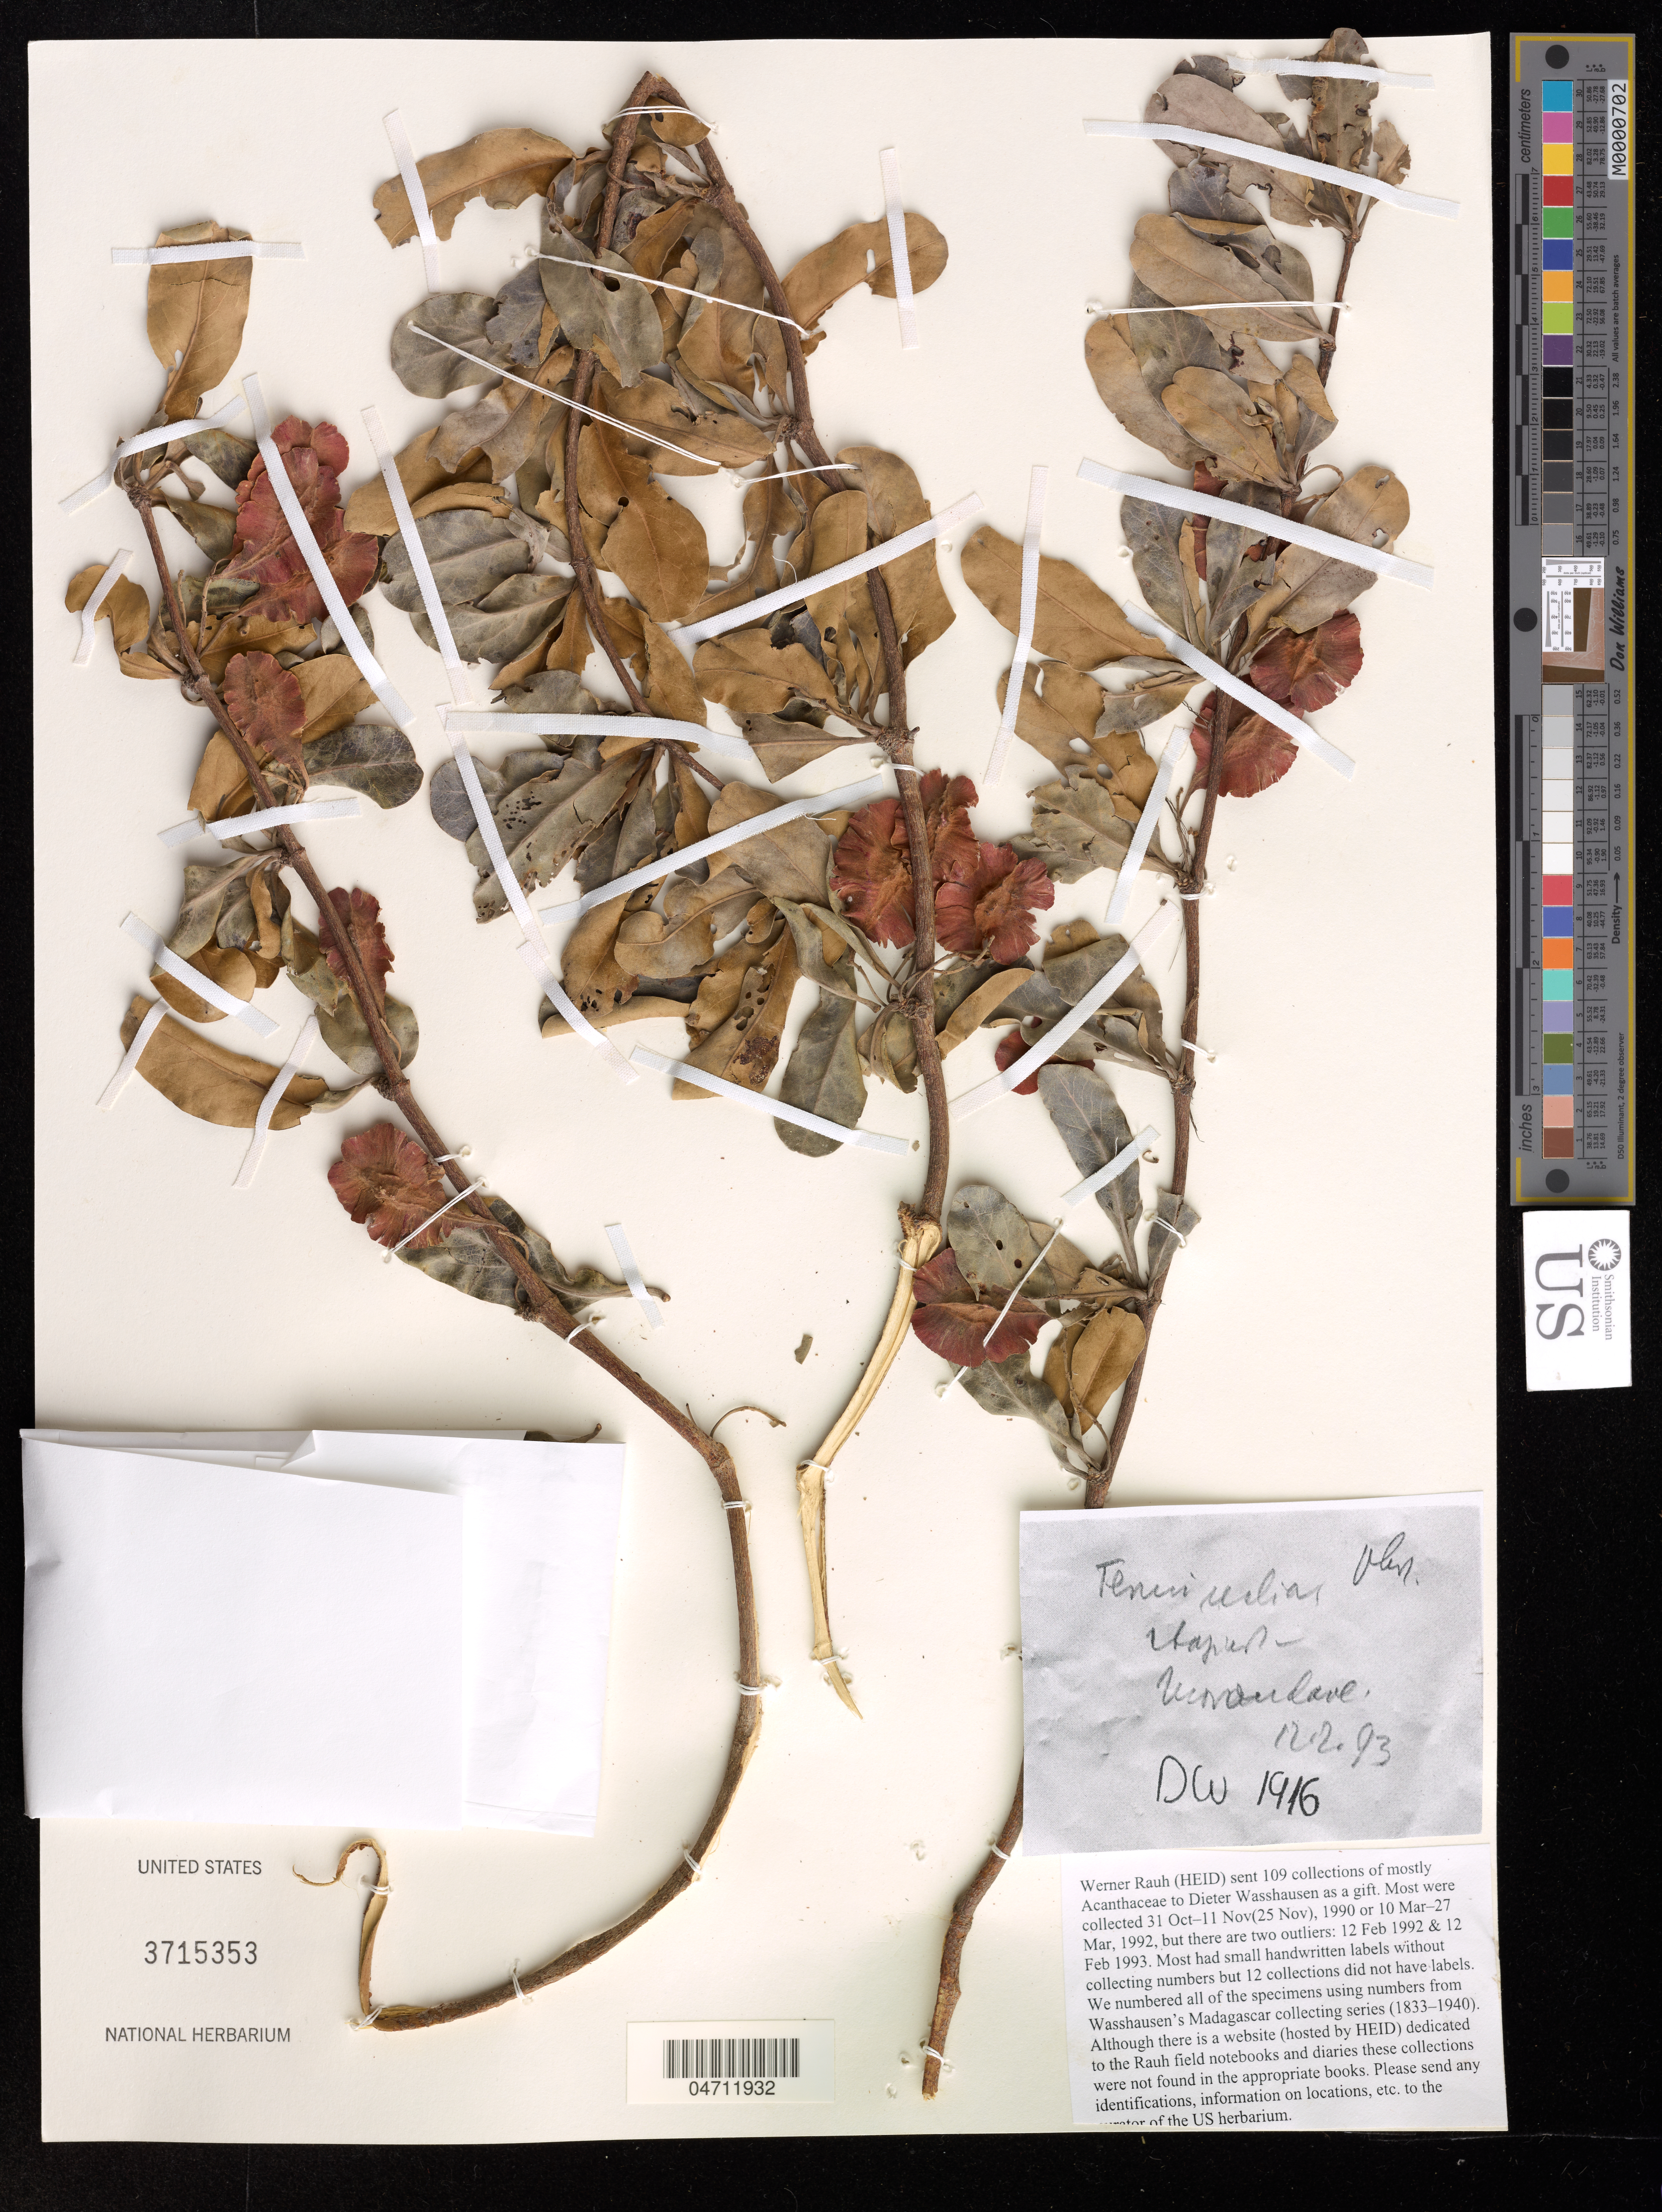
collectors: W. Rauh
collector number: DW 1916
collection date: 1993-02-12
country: Madagascar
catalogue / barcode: US 3715353